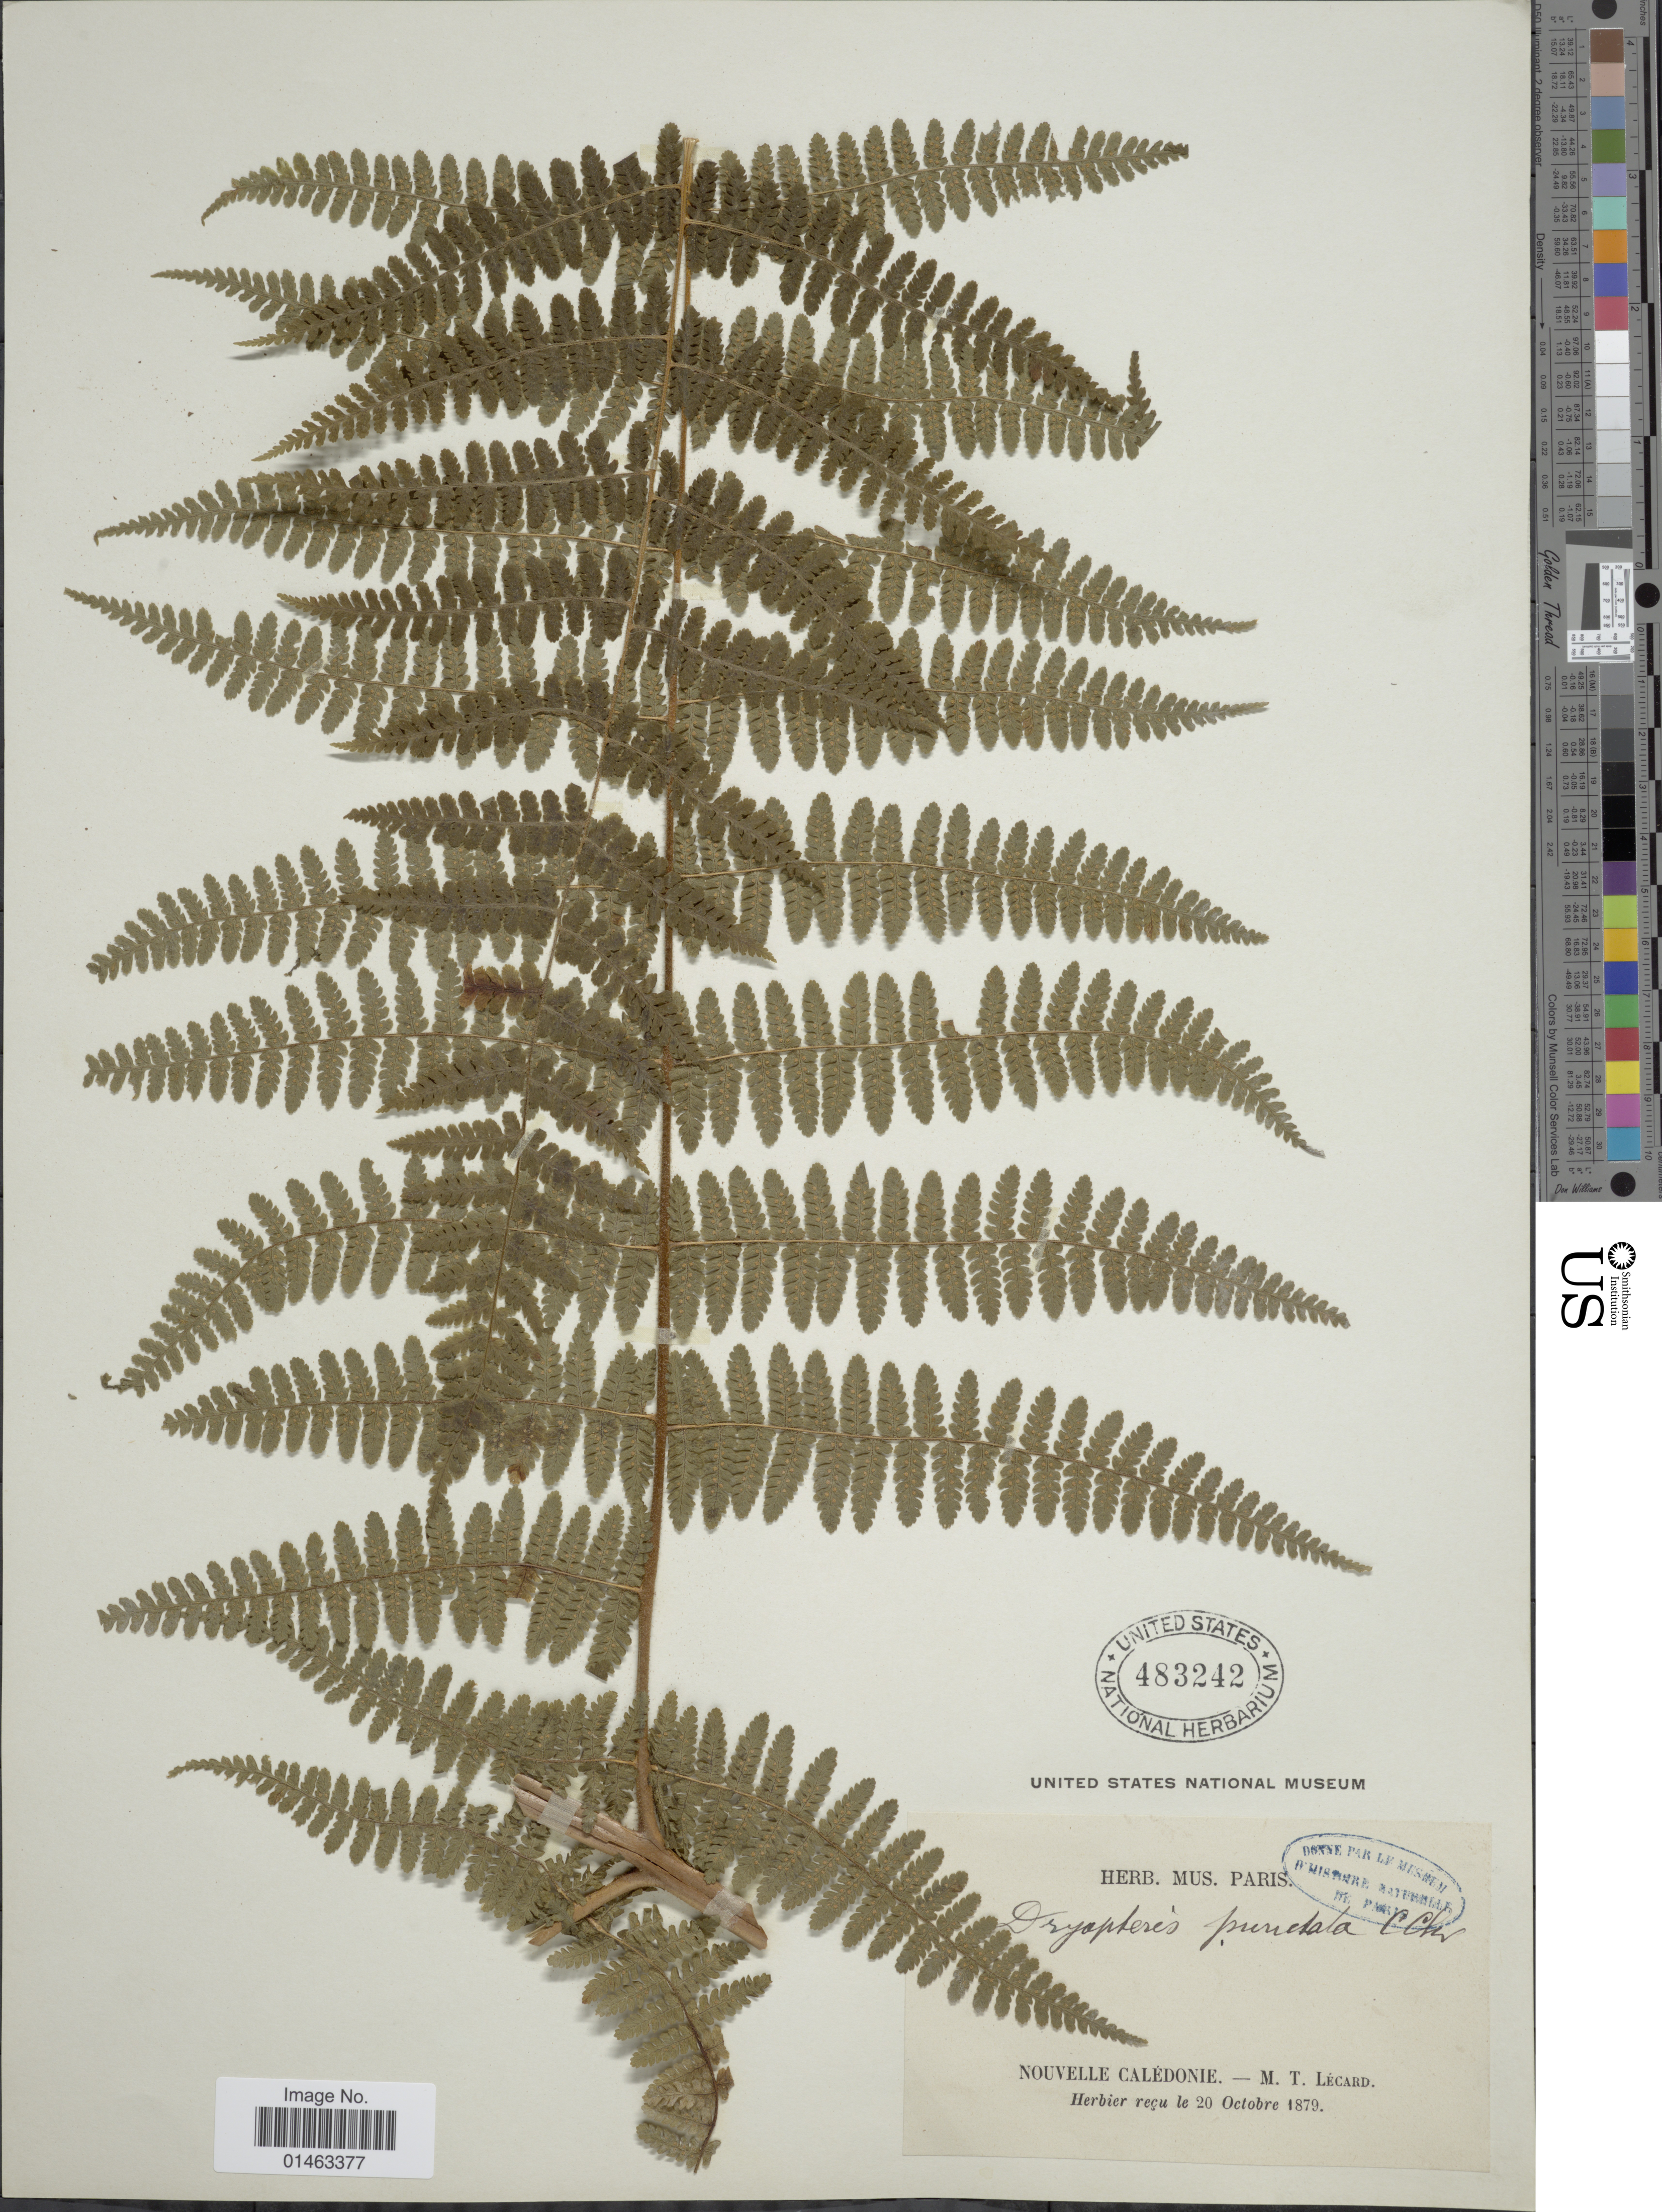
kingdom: Plantae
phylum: Tracheophyta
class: Polypodiopsida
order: Polypodiales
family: Dennstaedtiaceae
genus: Hypolepis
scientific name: Hypolepis punctata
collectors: M. Lecard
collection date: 1879-10-20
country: New Caledonia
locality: Nouvelle Calédonie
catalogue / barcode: US 483242